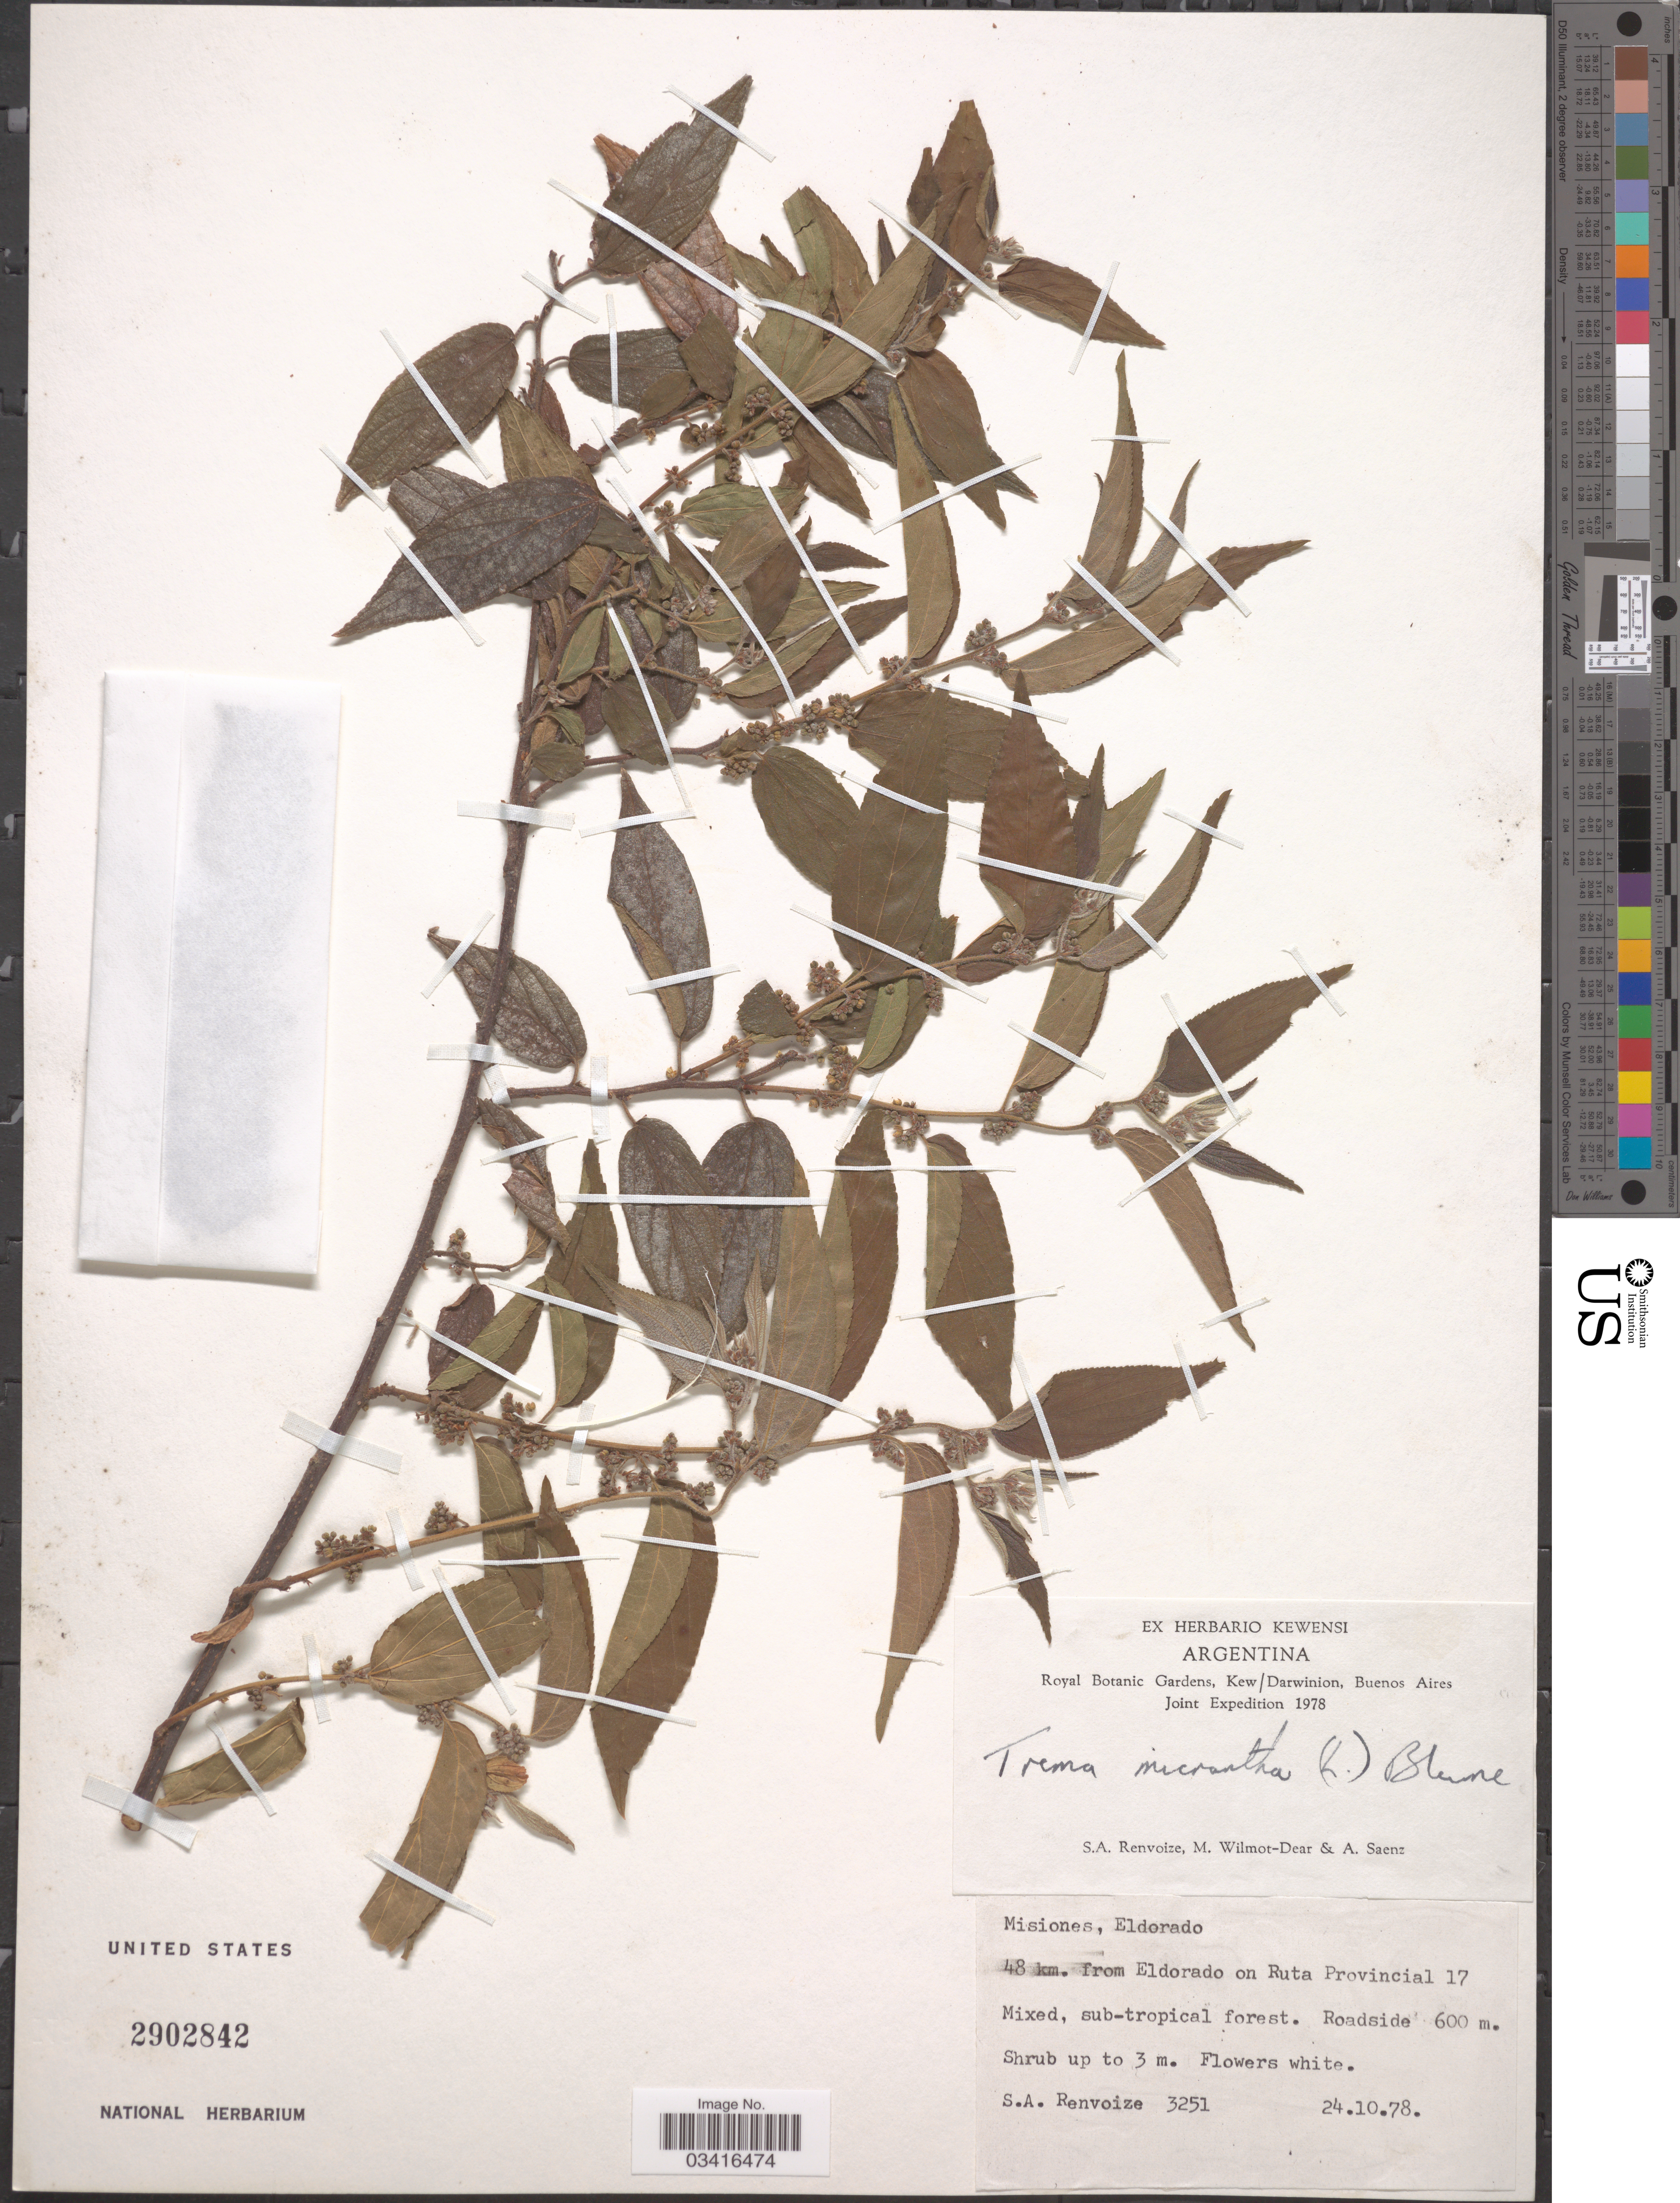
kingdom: Plantae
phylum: Tracheophyta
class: Magnoliopsida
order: Rosales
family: Cannabaceae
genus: Trema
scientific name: Trema micranthum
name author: (L.) Blume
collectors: S. A. Renvoize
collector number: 3251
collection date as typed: Transcribed d/m/y: 24/10/78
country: Argentina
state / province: Misiones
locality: Eldorado. 48 km. from Eldorado on Ruta Provincial 17.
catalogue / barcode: US 2902842